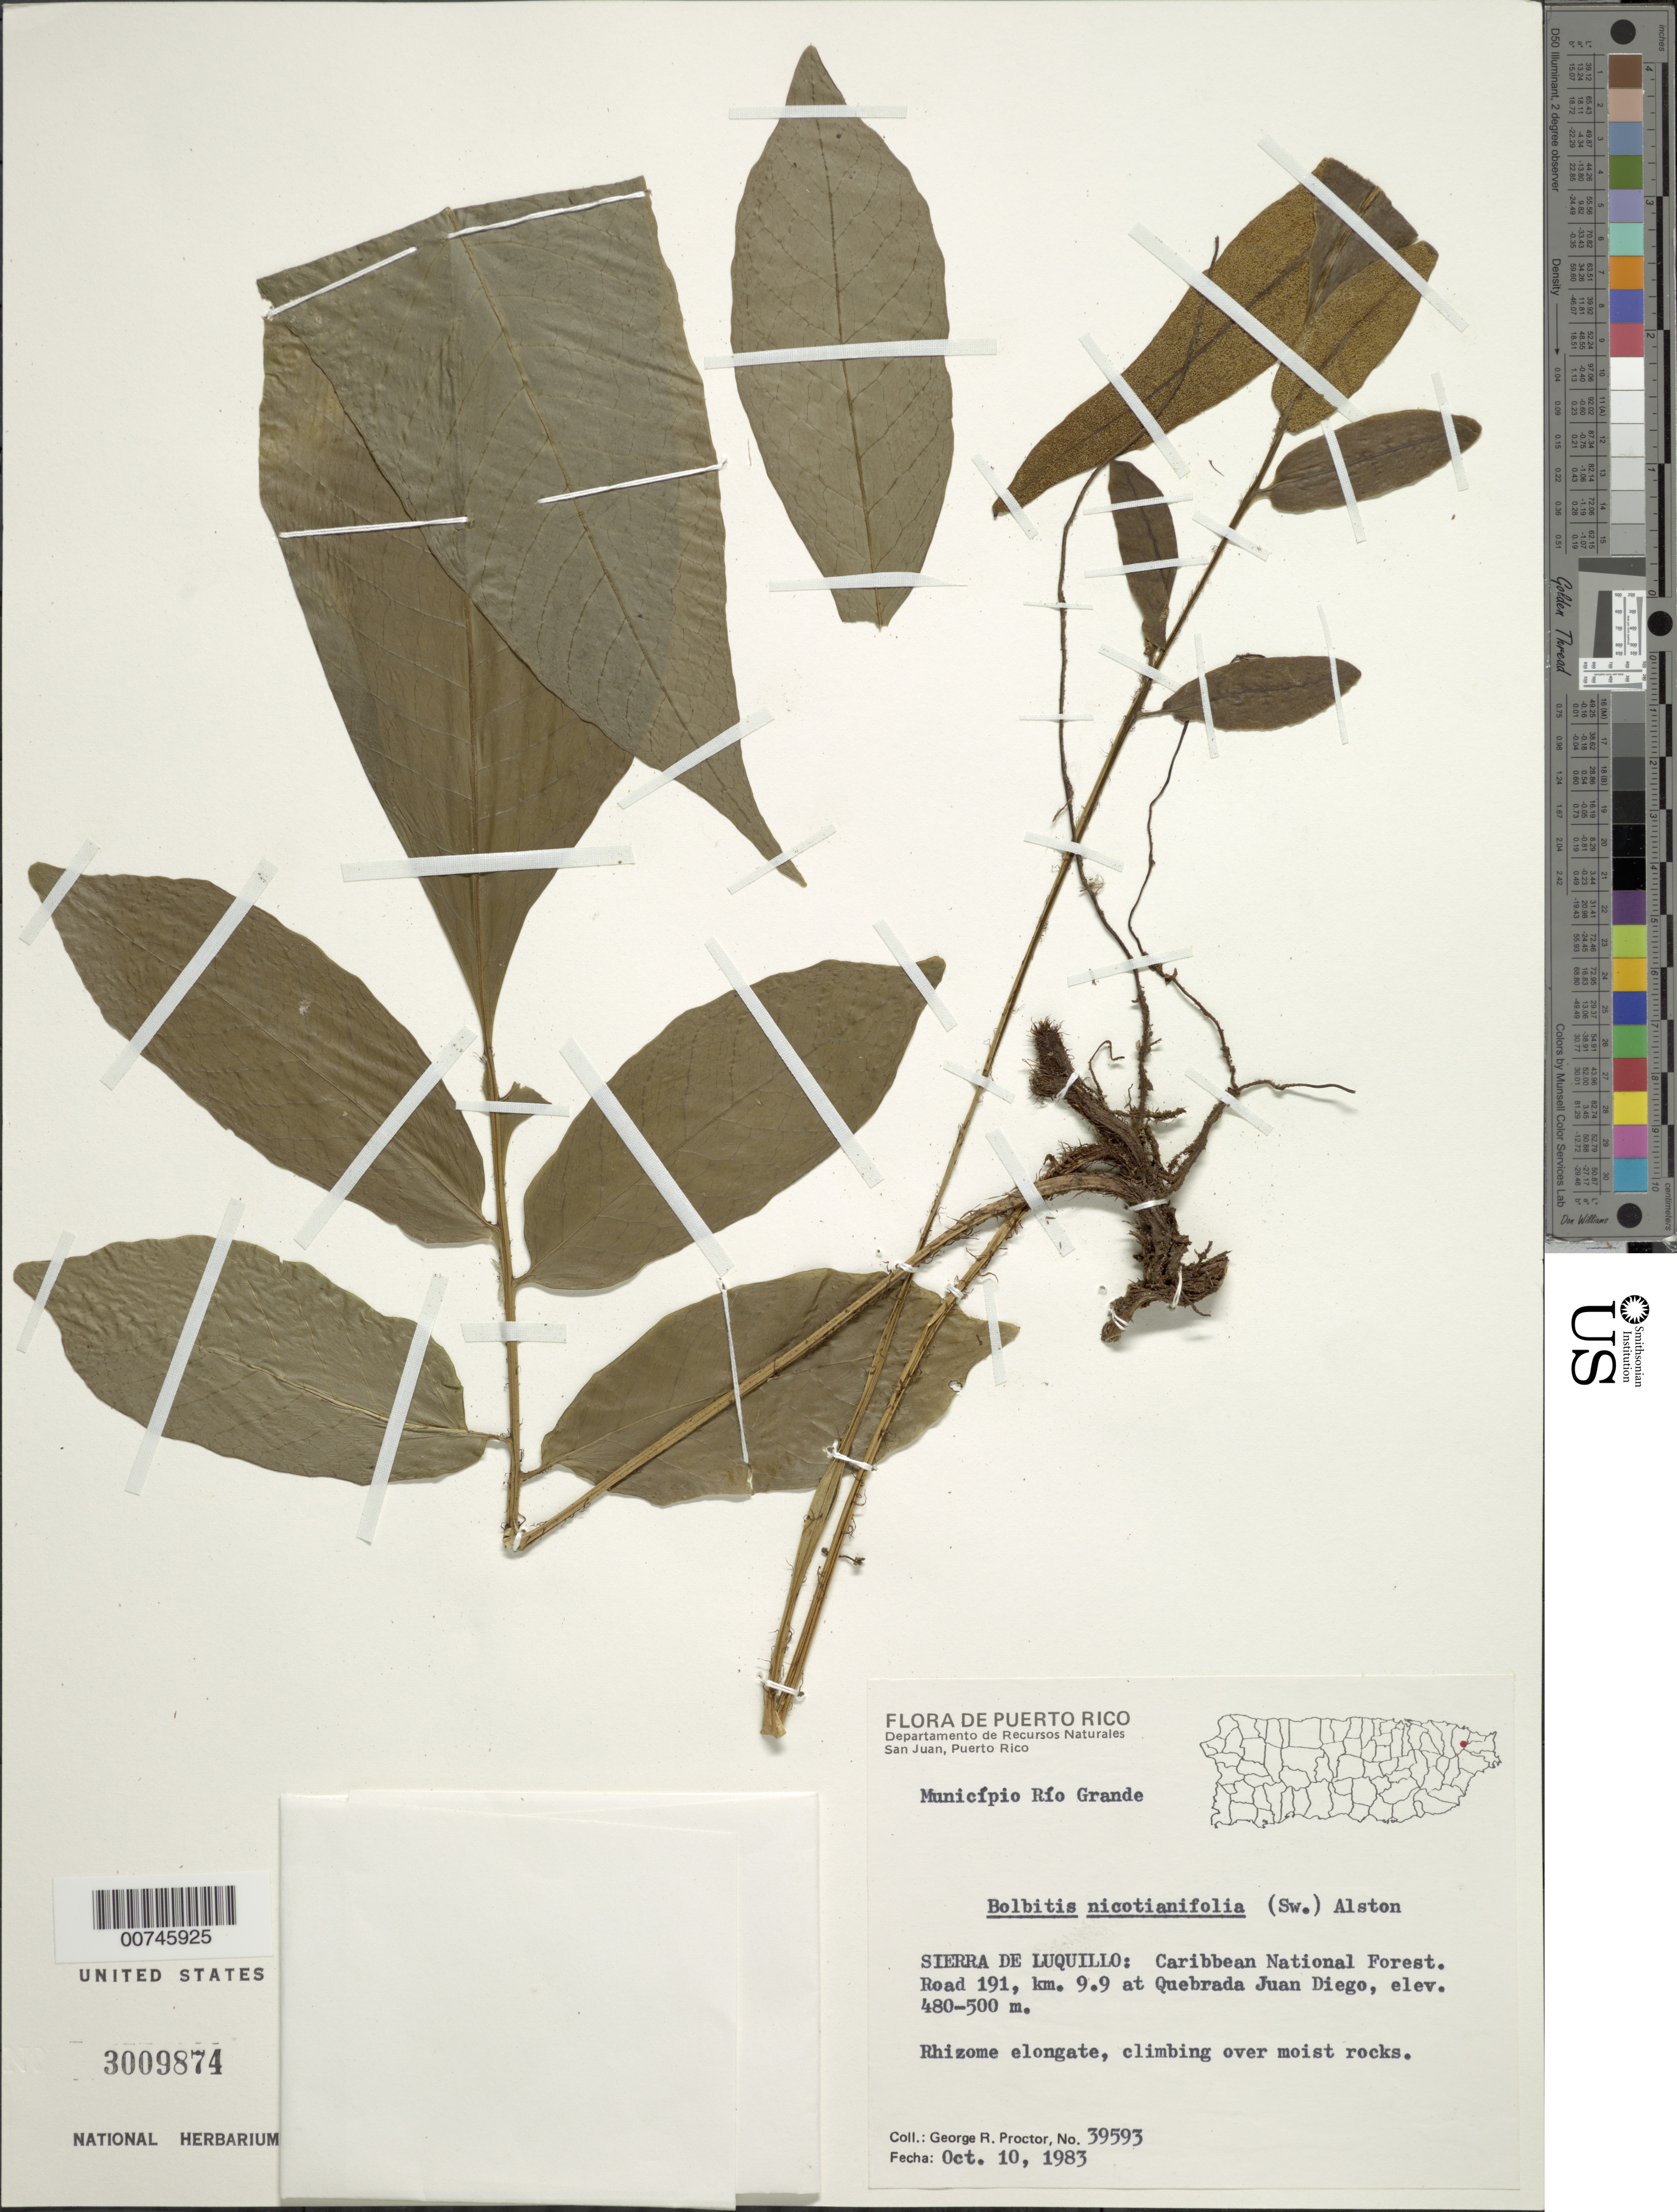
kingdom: Plantae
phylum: Tracheophyta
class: Polypodiopsida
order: Polypodiales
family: Dryopteridaceae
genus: Mickelia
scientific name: Mickelia nicotianifolia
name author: (Sw.) R.C. Moran et al.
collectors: G. R. Proctor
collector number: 39593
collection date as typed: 10 Oct 1983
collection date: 1983-10-10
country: Puerto Rico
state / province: Río Grande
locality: Sierra de Luquillo: Caribbean National Forest. Road 191, km 9.9 at Quebrada Juan Diego, Municipio Río Grande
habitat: Climbing over moist rocks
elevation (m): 480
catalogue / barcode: US 3009874